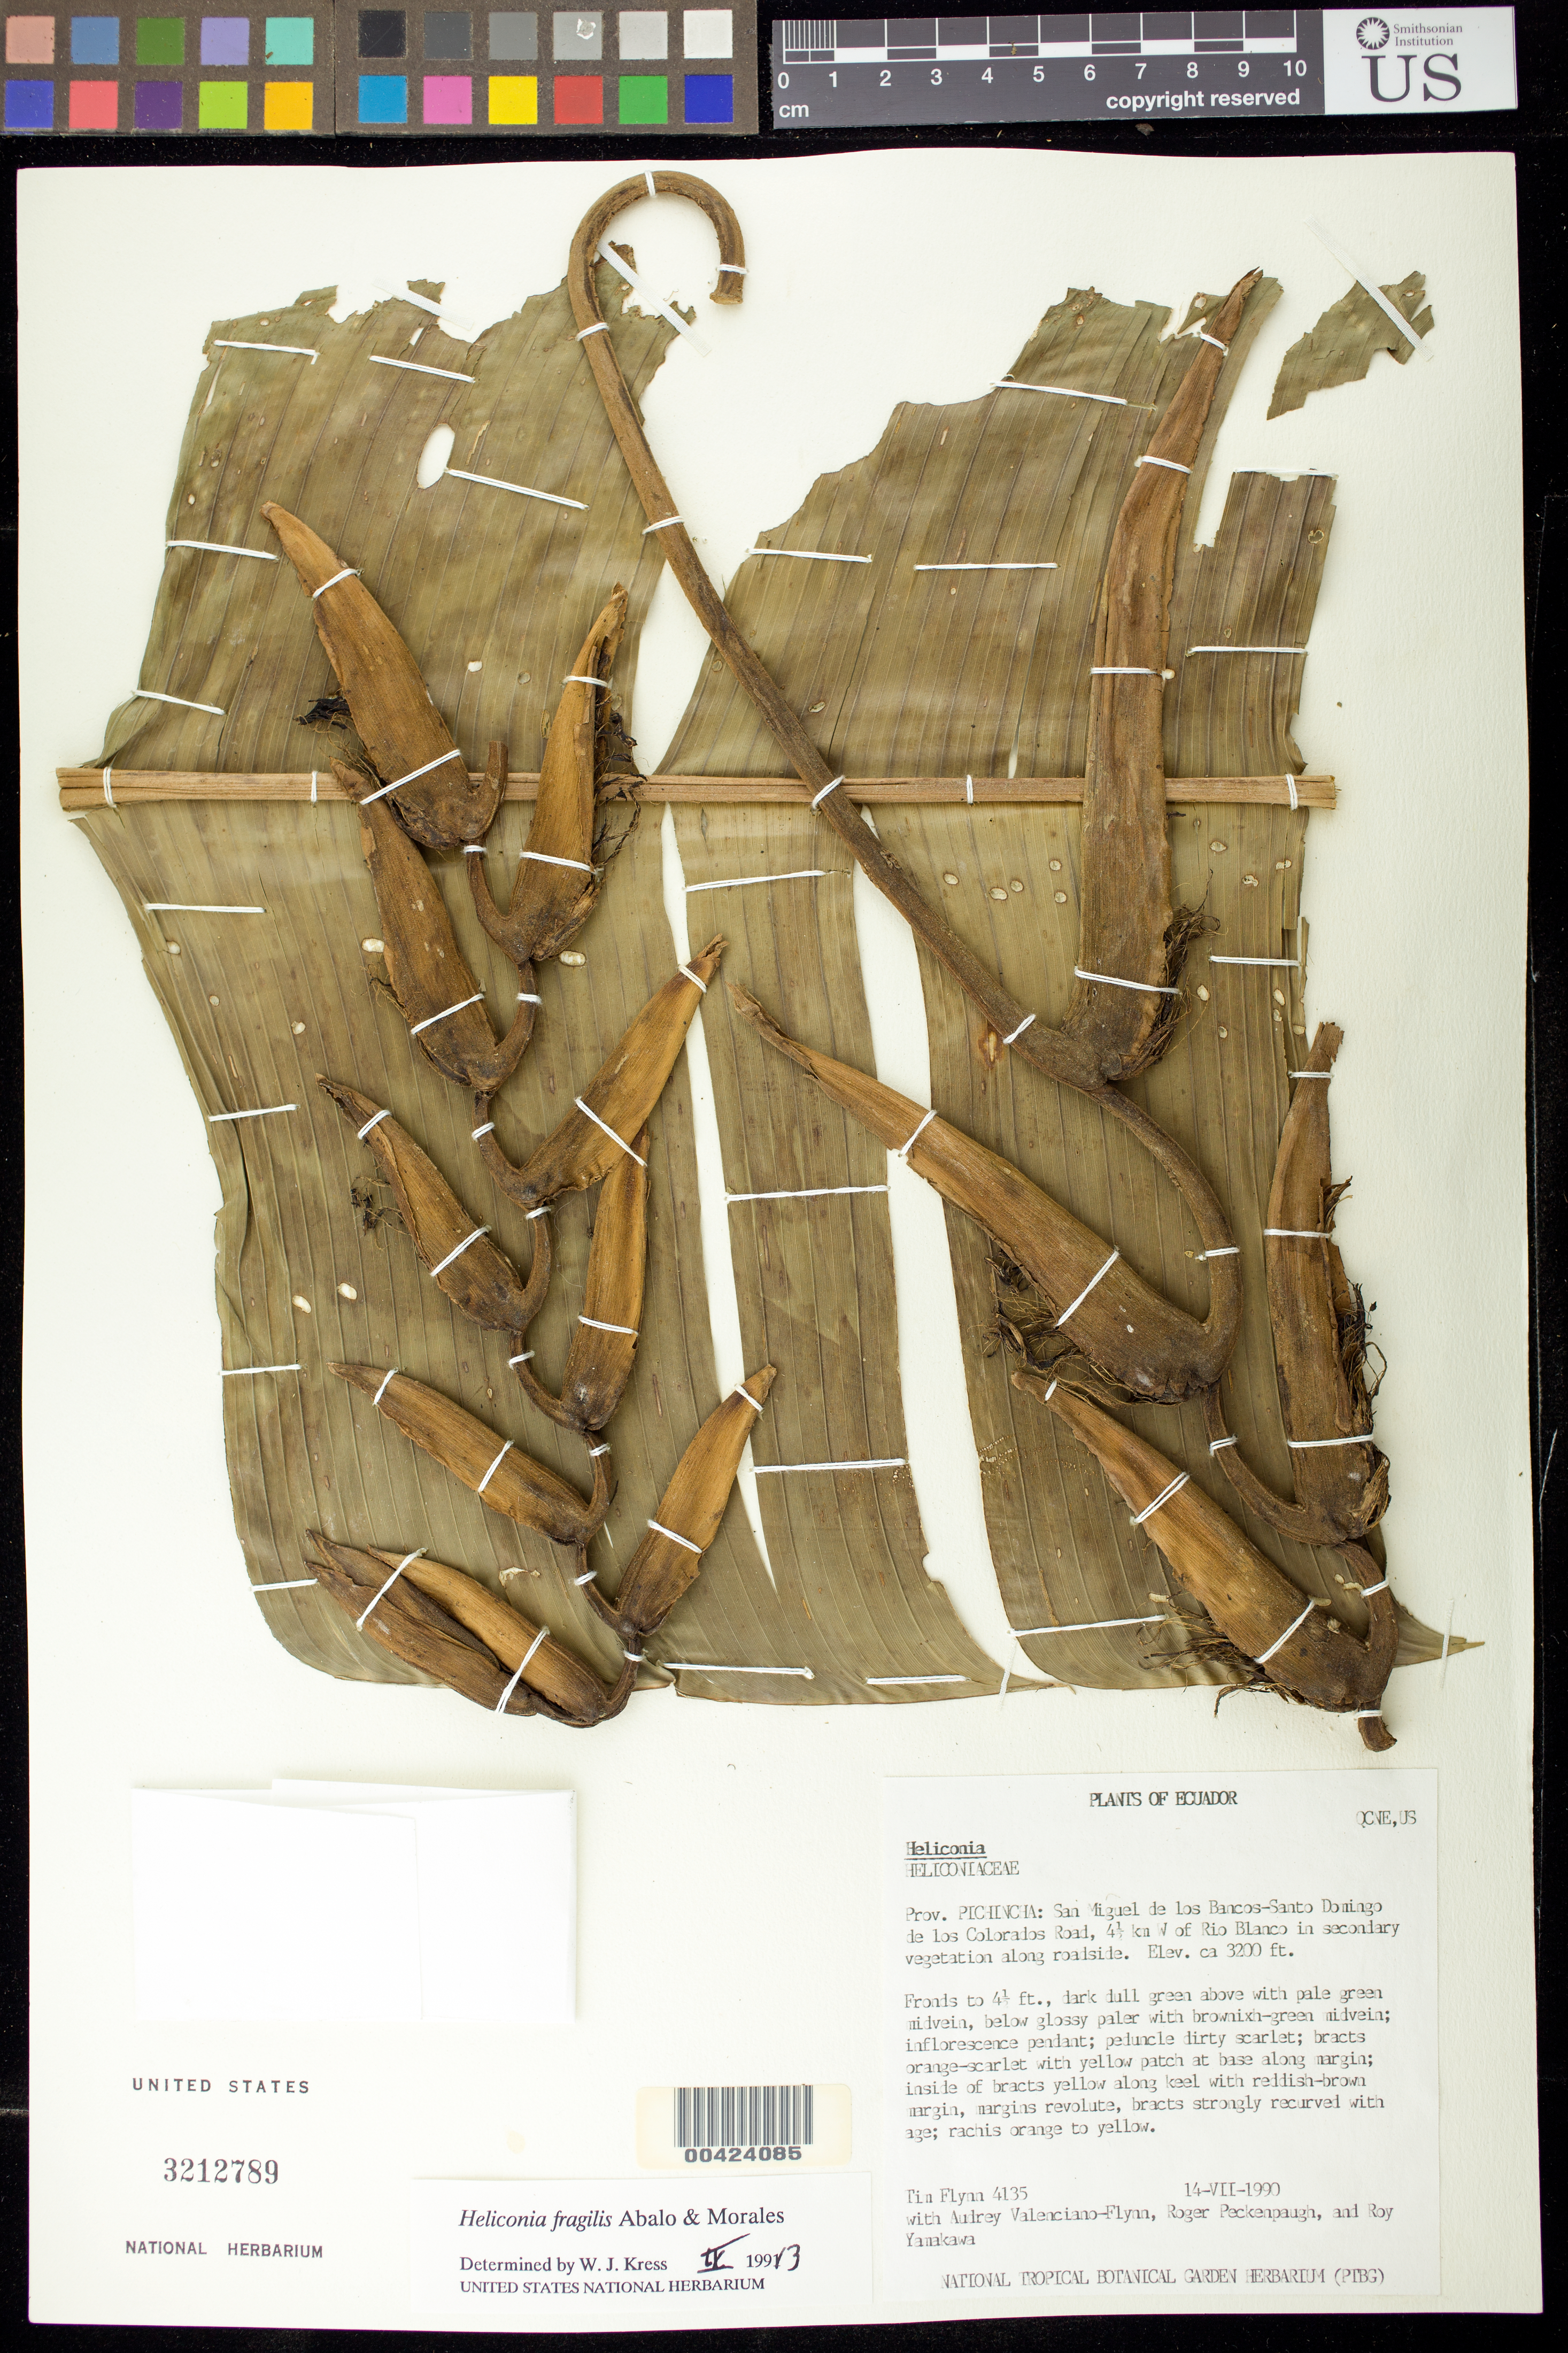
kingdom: Plantae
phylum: Tracheophyta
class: Liliopsida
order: Zingiberales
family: Heliconiaceae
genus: Heliconia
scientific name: Heliconia fragilis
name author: Abalo & G. Morales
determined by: Kress, W. J., (US), Smithsonian Institution - National Museum of Natural History (UNITED STATES)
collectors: T. W. Flynn, A. V. Flynn, R. Peckinpaugh & R. Yamakawa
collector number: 4135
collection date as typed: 14 Jul 1990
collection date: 1990-07-14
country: Ecuador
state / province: Pichincha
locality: Sal Miguel de los Bancos - Santo Domingo de los Colorados rd; 4.5 km W of Rio Blanco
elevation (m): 975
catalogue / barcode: US 3212789